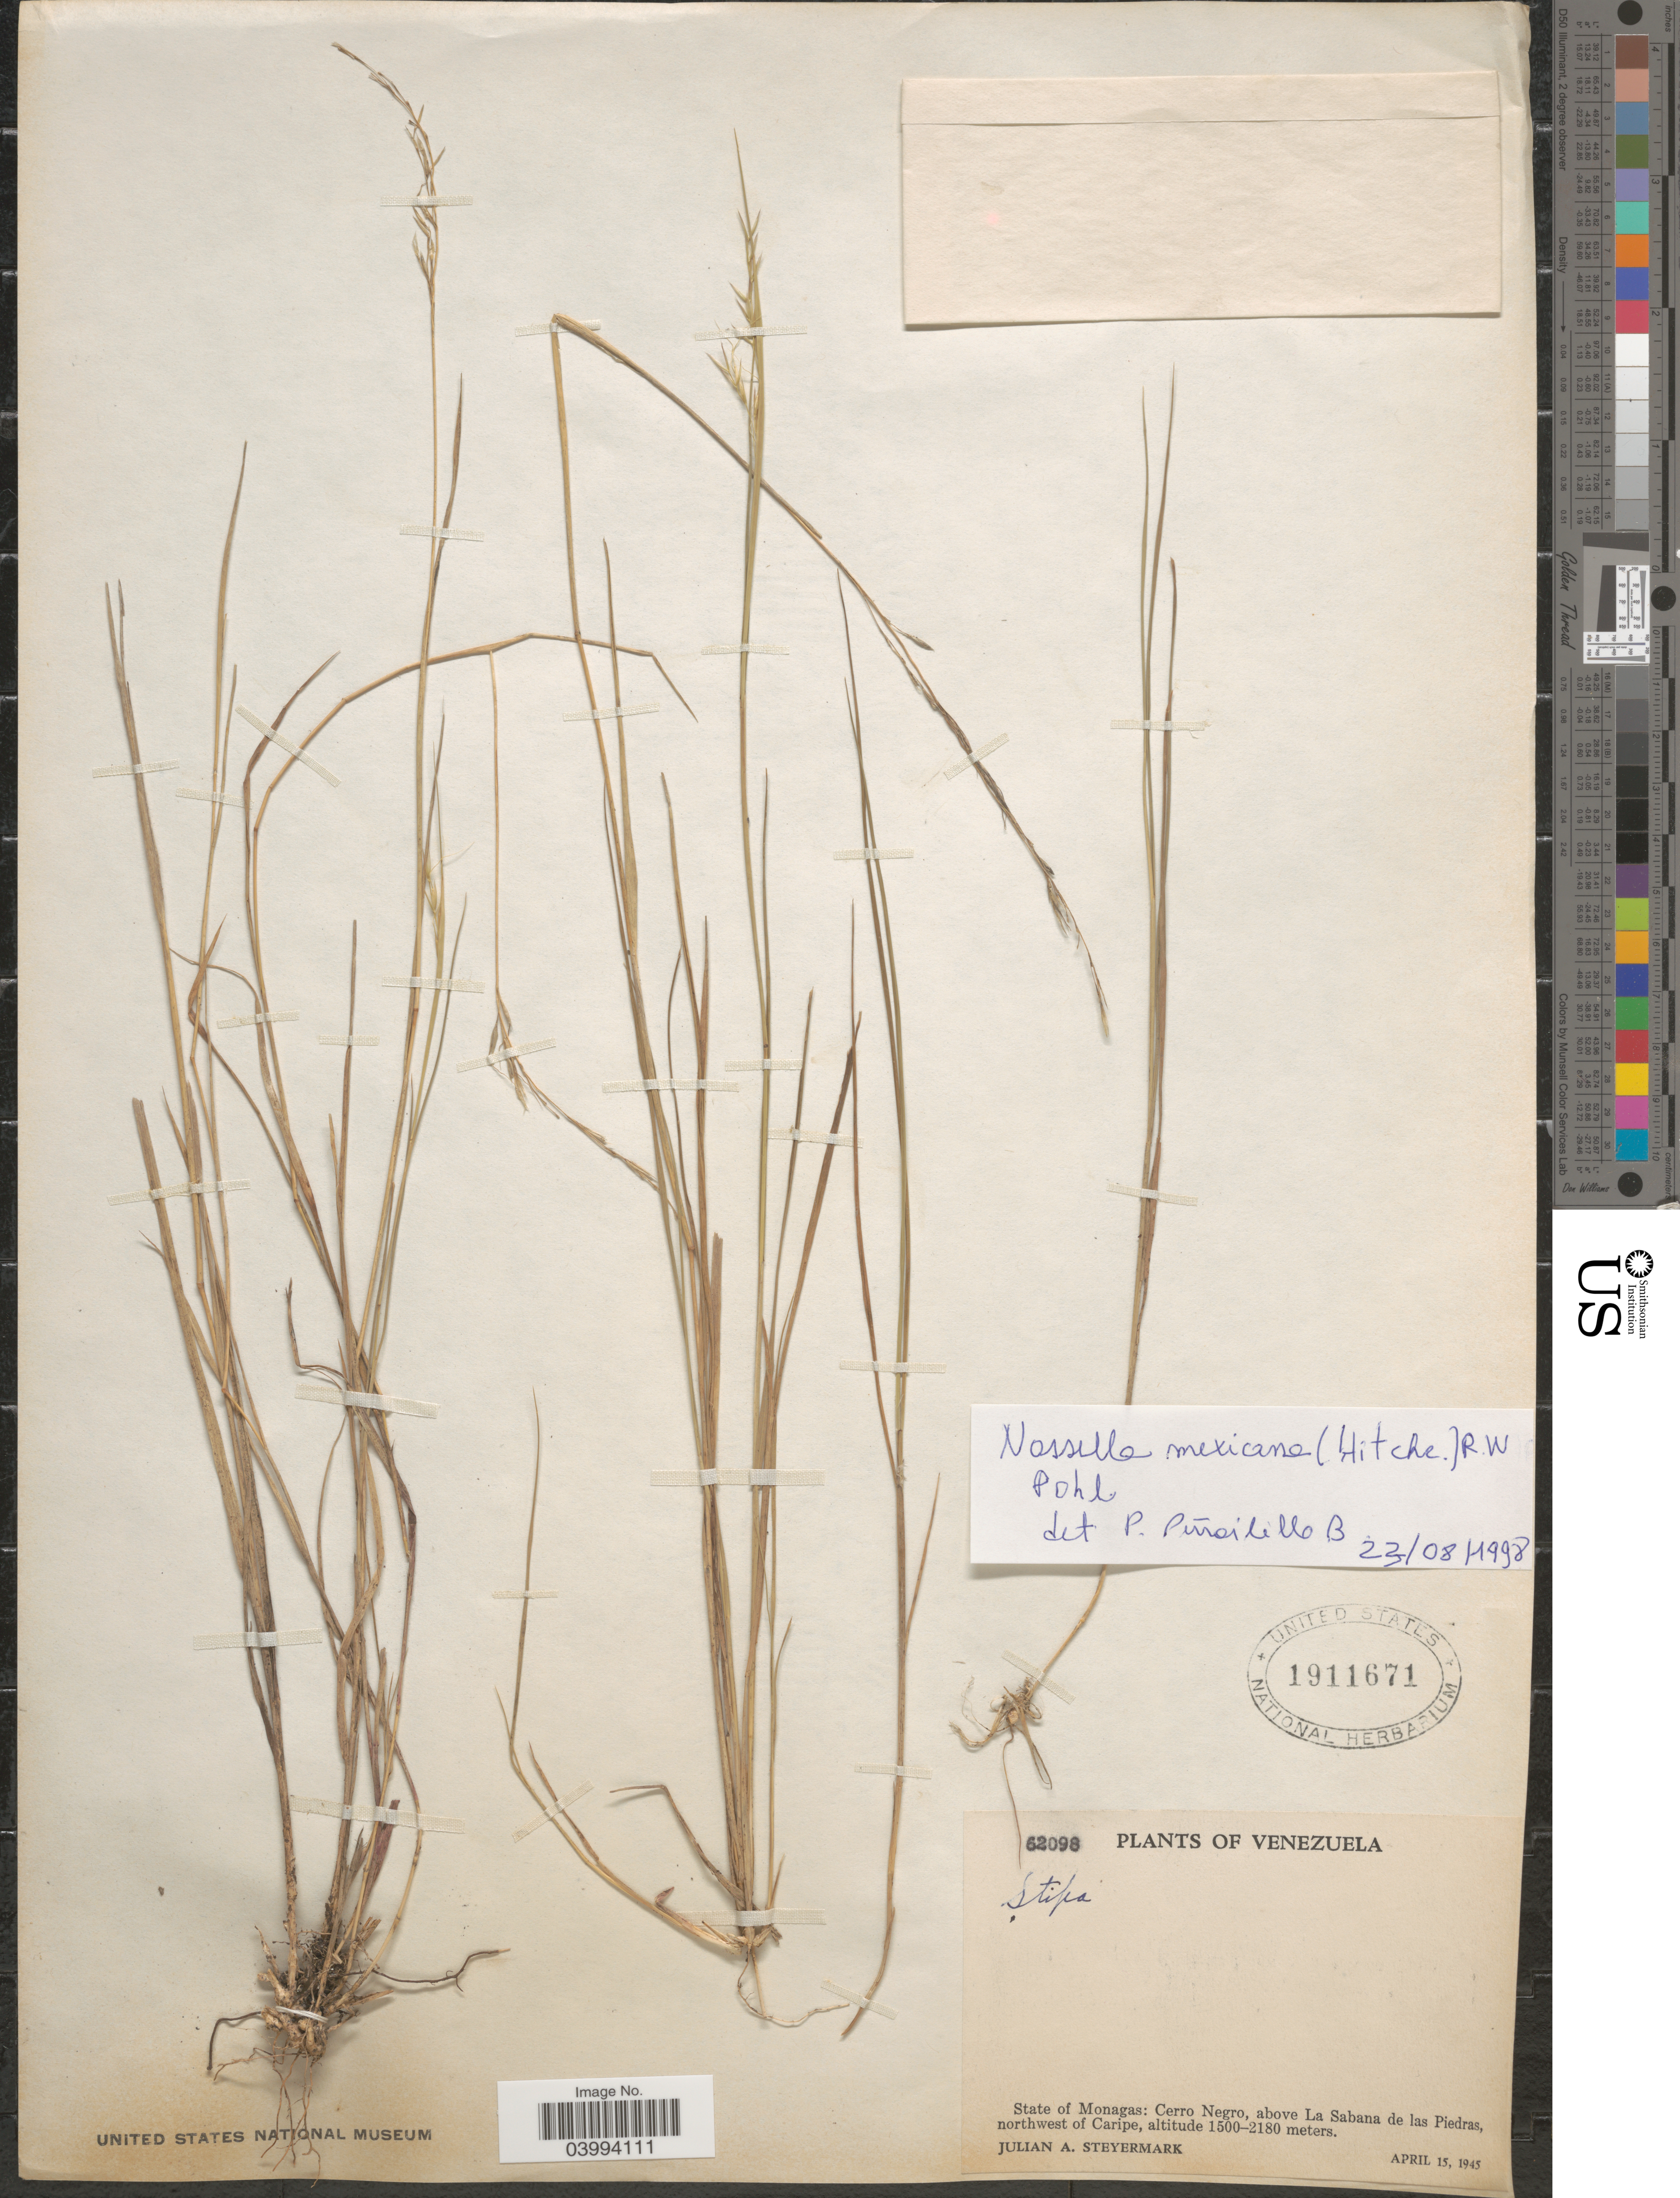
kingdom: Plantae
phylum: Tracheophyta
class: Liliopsida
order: Poales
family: Poaceae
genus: Nassella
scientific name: Nassella mexicana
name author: (Hitchc.) R.W. Pohl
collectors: J. Steyermark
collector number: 62098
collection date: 1945-04-15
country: Venezuela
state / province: Monagas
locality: Cerro Negro, above La Sabana de las Piedras, northwest of Caripe.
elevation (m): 1500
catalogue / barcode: US 1911671